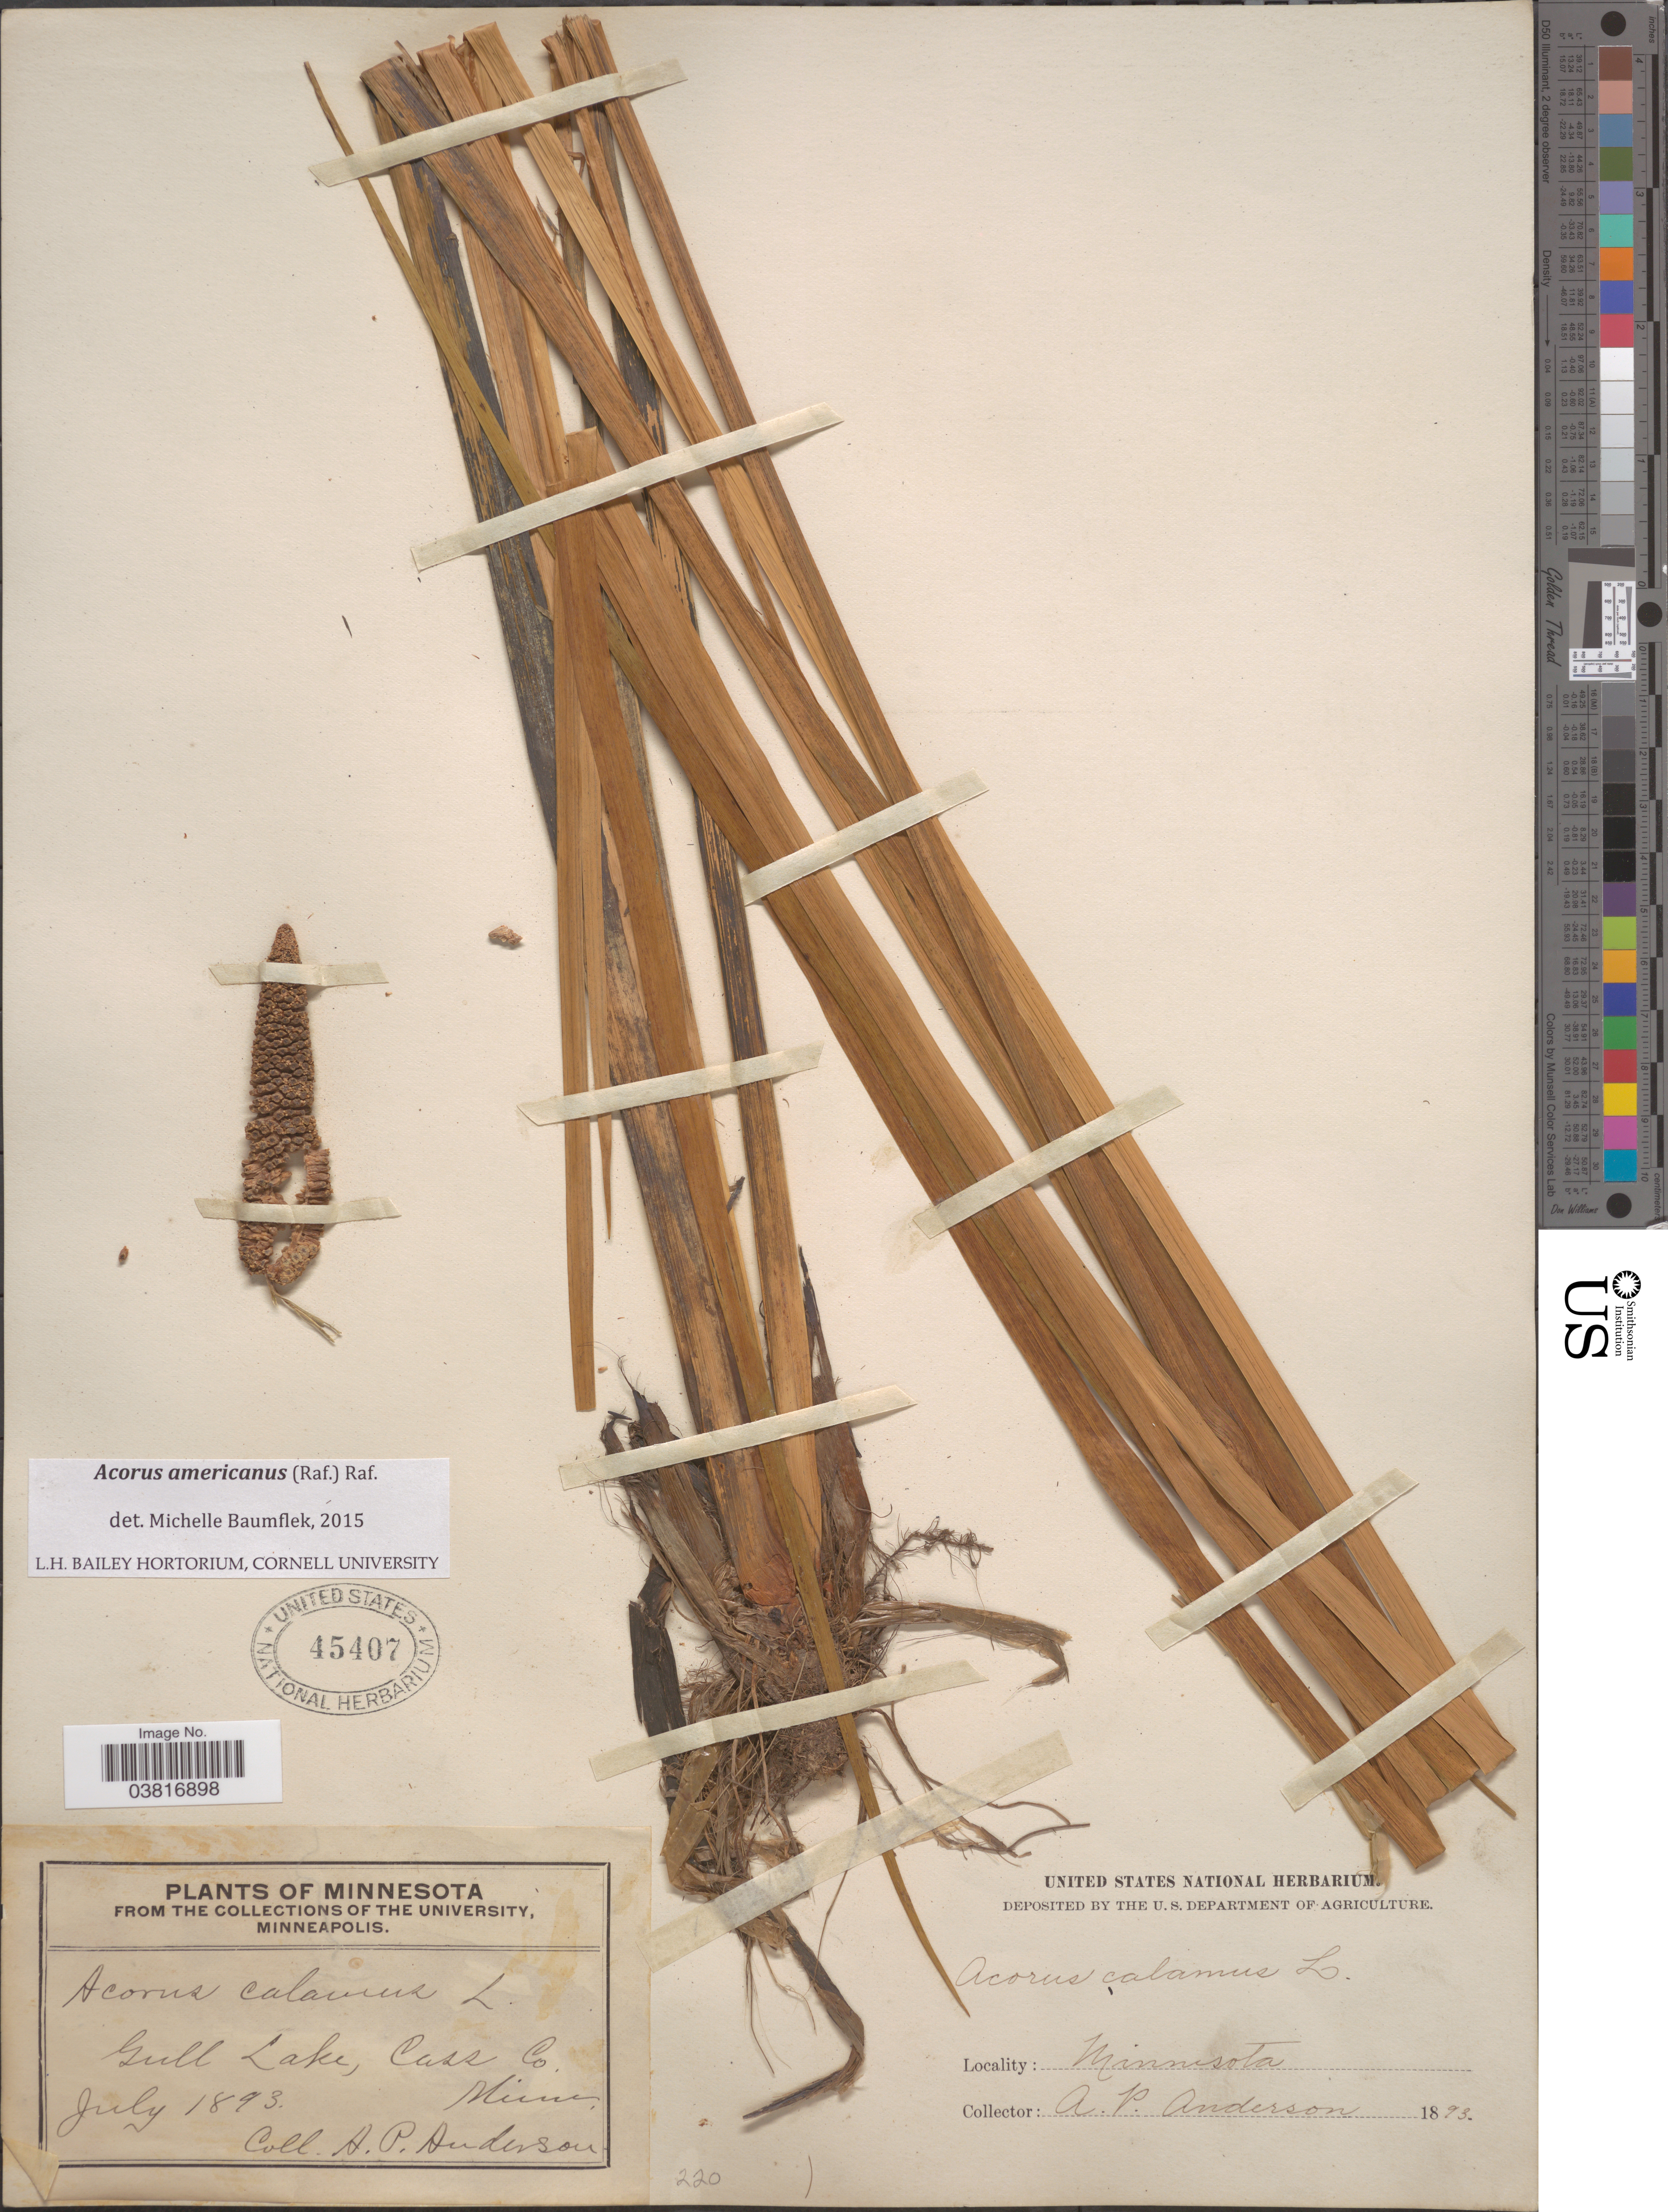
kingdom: Plantae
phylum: Tracheophyta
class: Liliopsida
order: Acorales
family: Acoraceae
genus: Acorus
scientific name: Acorus americanus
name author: (Raf.) Raf.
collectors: A. P. Anderson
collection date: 1893-07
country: United States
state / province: Minnesota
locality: Gull Lake, Cass Co.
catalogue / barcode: US 45407